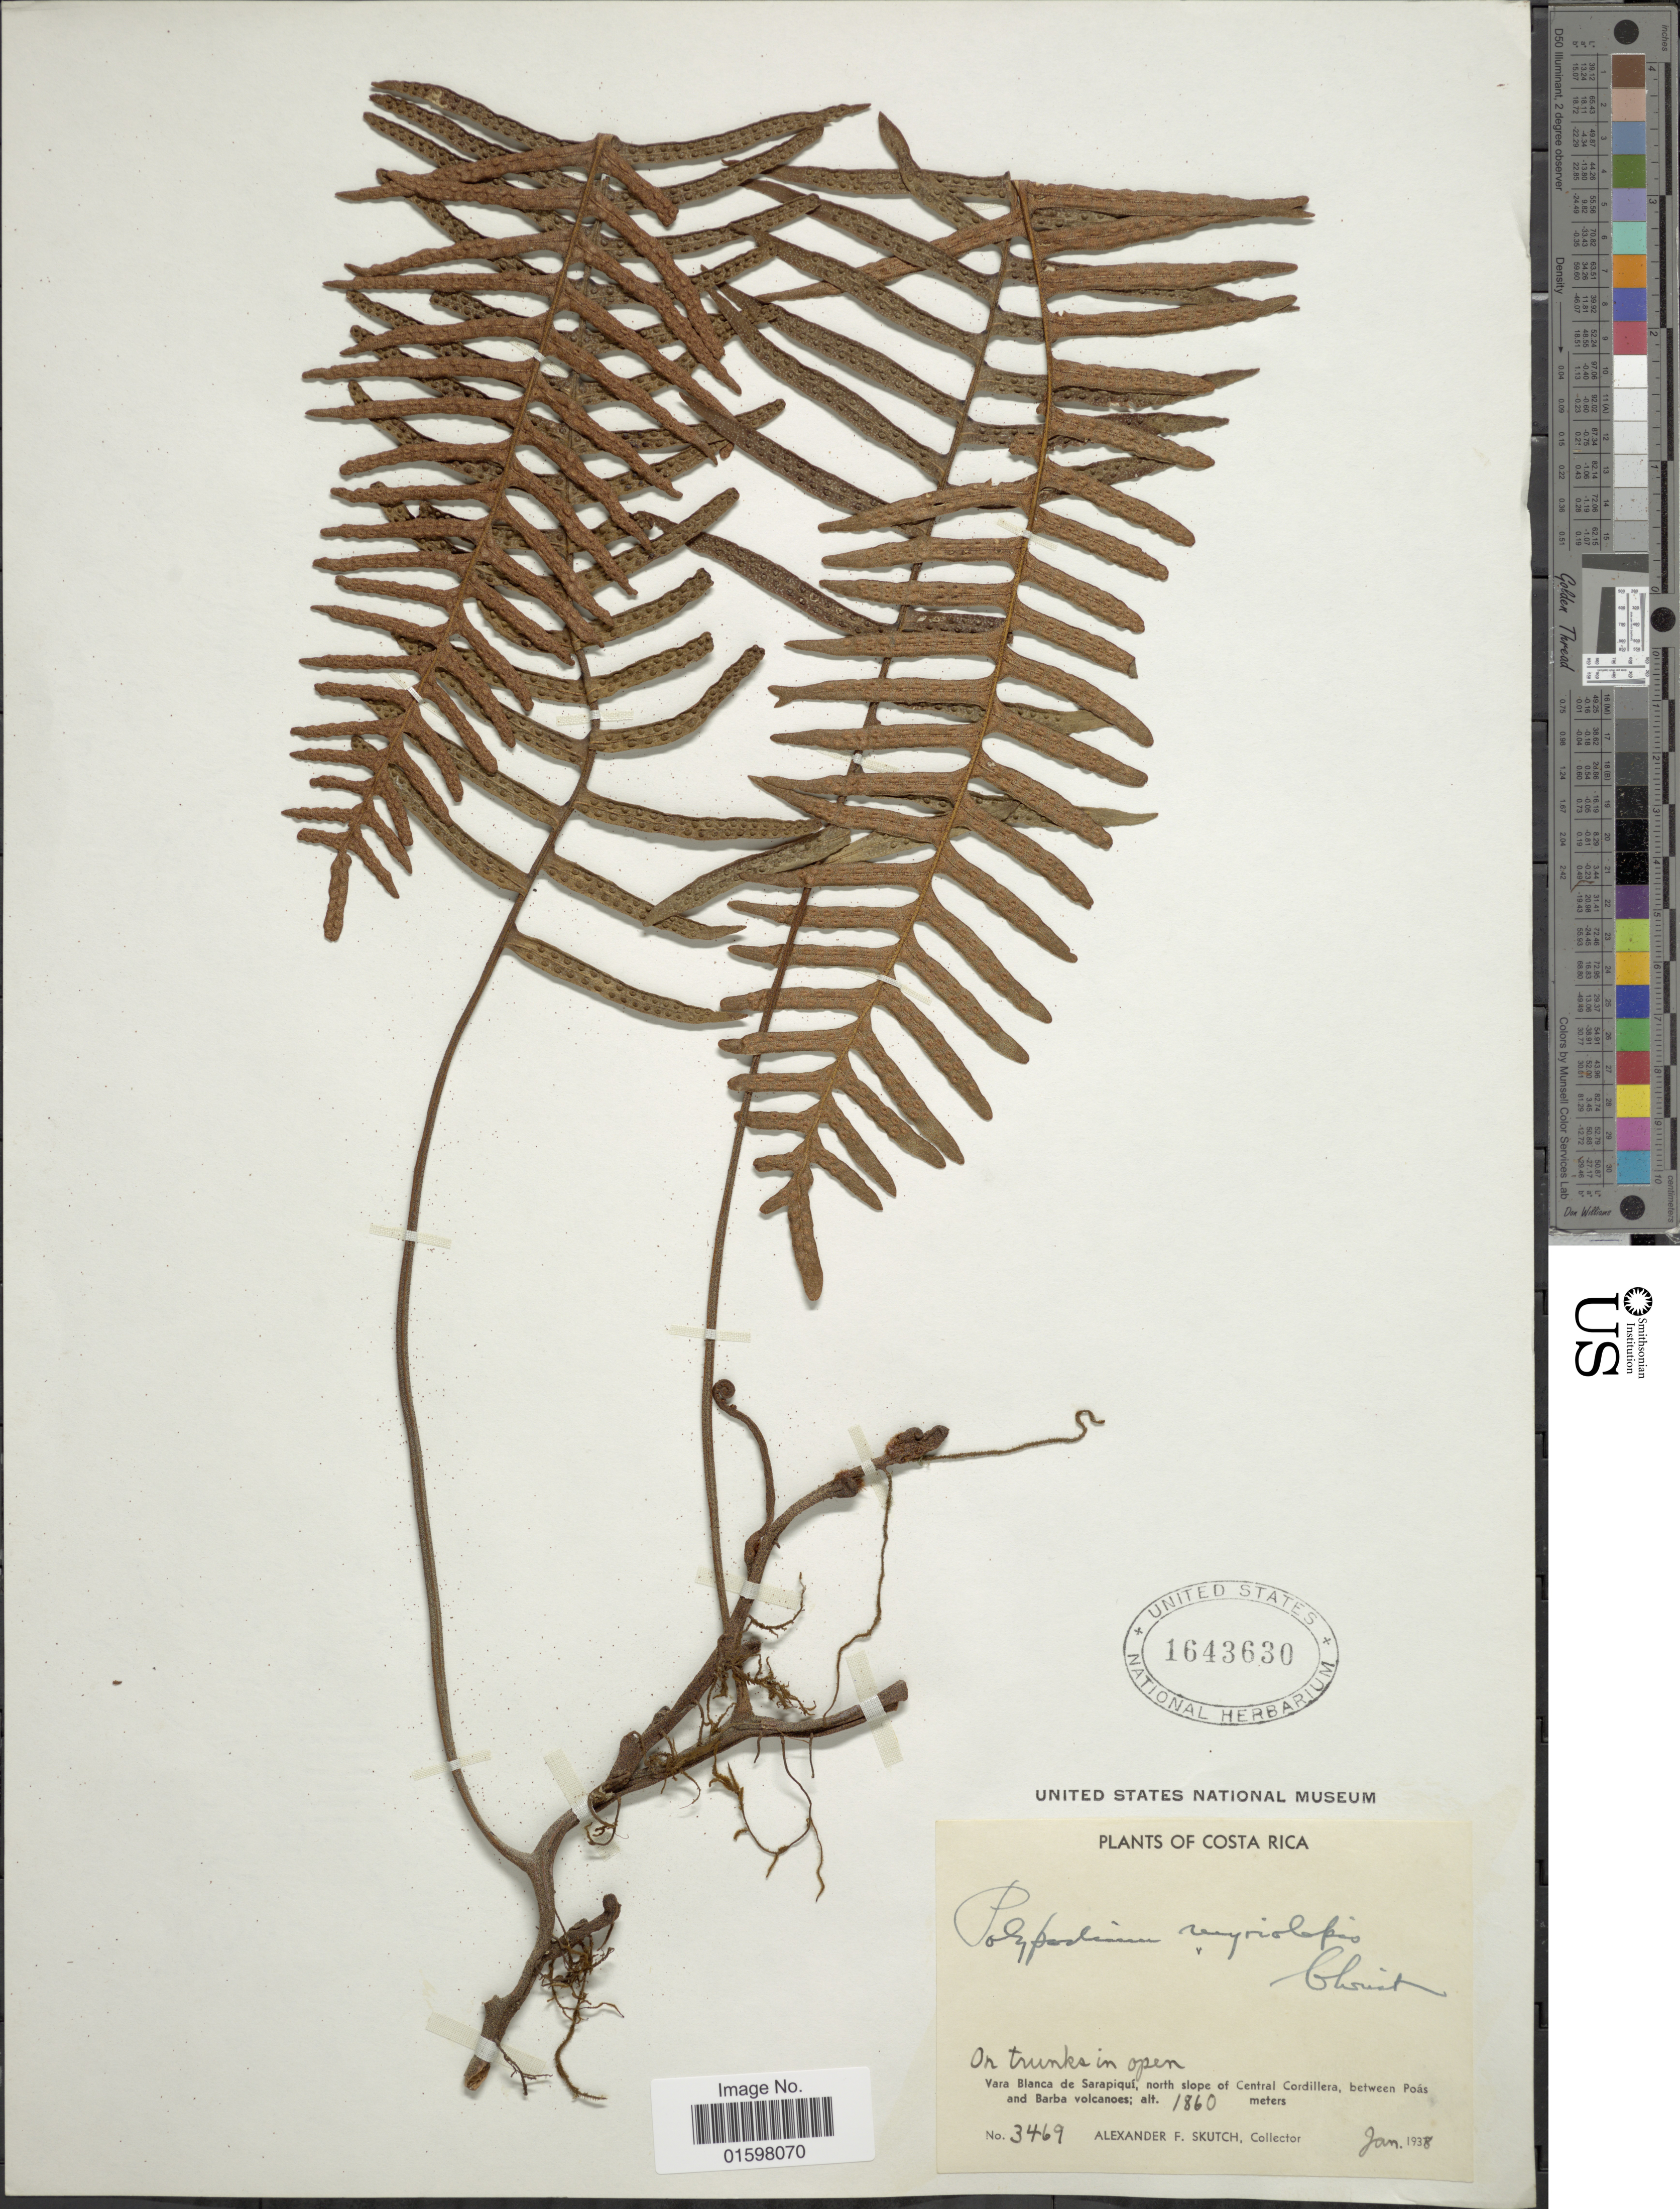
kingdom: Plantae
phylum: Tracheophyta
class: Polypodiopsida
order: Polypodiales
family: Polypodiaceae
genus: Pleopeltis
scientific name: Pleopeltis myriolepis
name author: (Christ) A.R. Sm. & Tejero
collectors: A. F. Skutch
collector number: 3469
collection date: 1938-01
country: Costa Rica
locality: Vara Blanca de Sarapiqui, north slope of Central Cordillera, between Poas and Barba volcanoes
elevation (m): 1860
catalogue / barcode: US 1643630